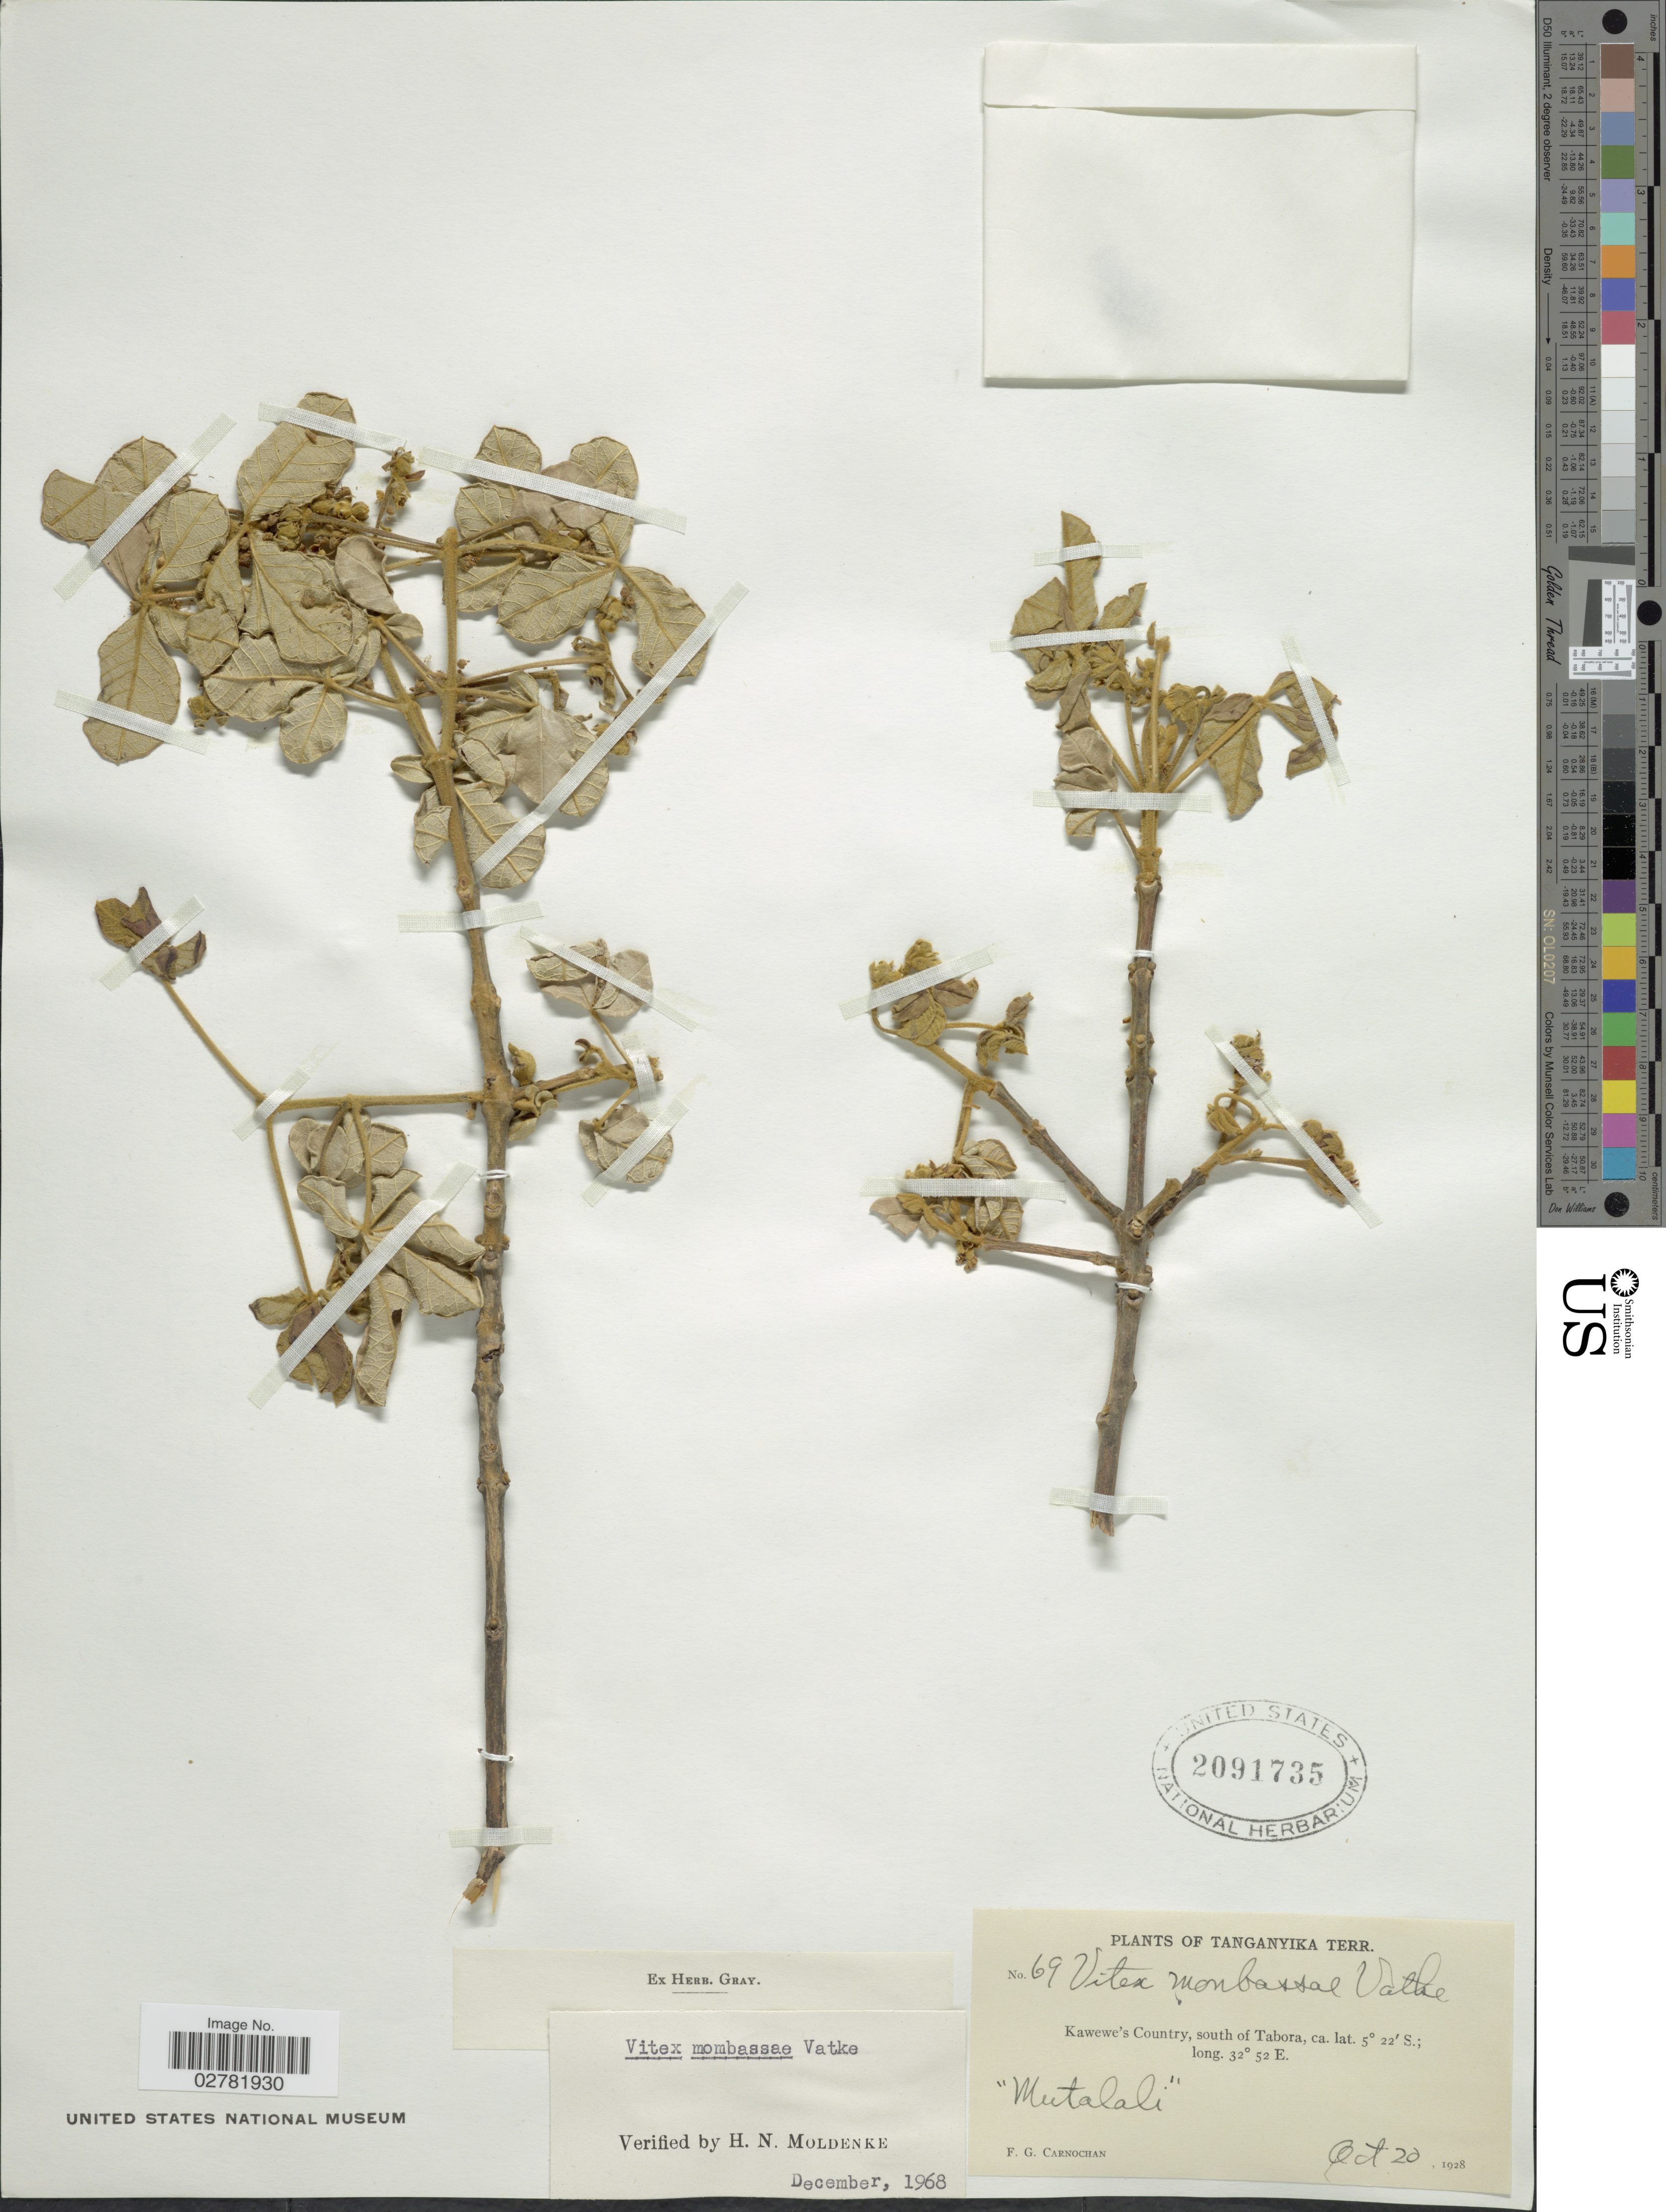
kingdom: Plantae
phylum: Tracheophyta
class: Magnoliopsida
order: Lamiales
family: Lamiaceae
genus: Vitex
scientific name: Vitex mombassae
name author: Vatke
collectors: F. Carnochan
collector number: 69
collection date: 1928-10-20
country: Tanzania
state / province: Tabora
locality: Tanganyika Terr. Kawewe's County, south of Tabora.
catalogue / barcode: US 2091735